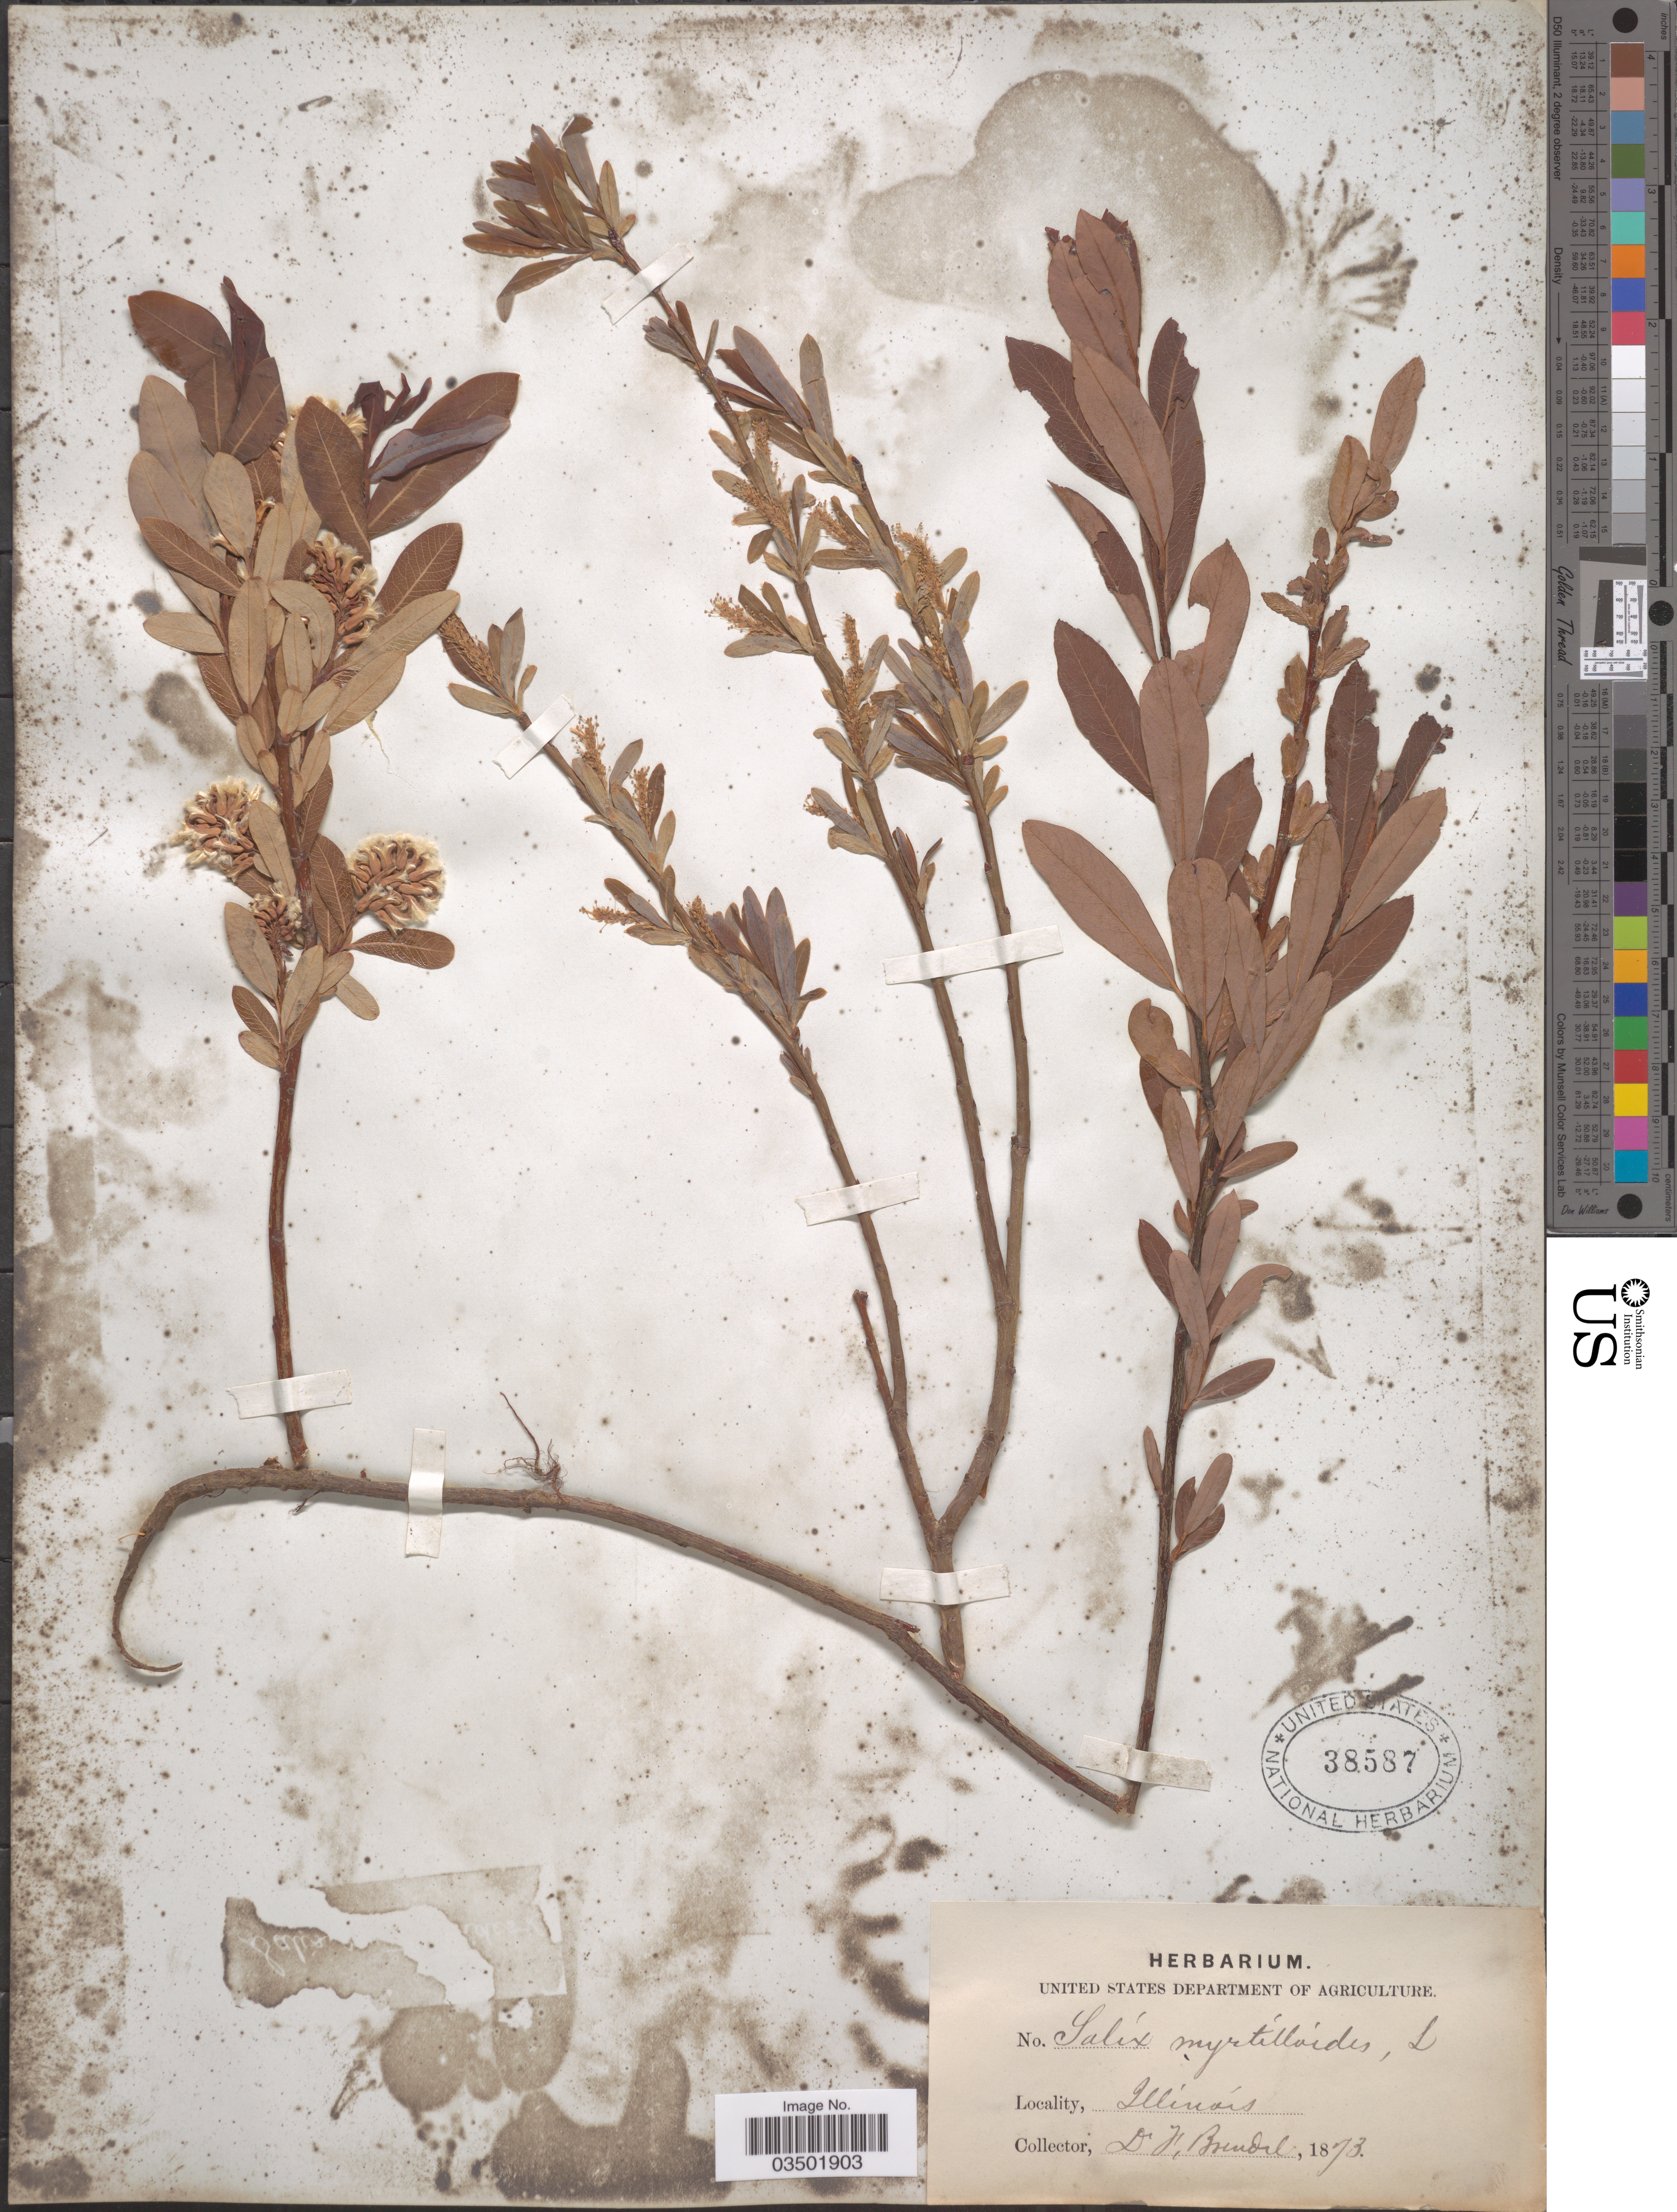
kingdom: Plantae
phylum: Tracheophyta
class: Magnoliopsida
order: Malpighiales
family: Salicaceae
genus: Salix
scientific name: Salix pedicellaris var. hypoglauca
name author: Fernald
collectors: D. Brendel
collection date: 1873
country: United States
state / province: Illinois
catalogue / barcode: US 38587